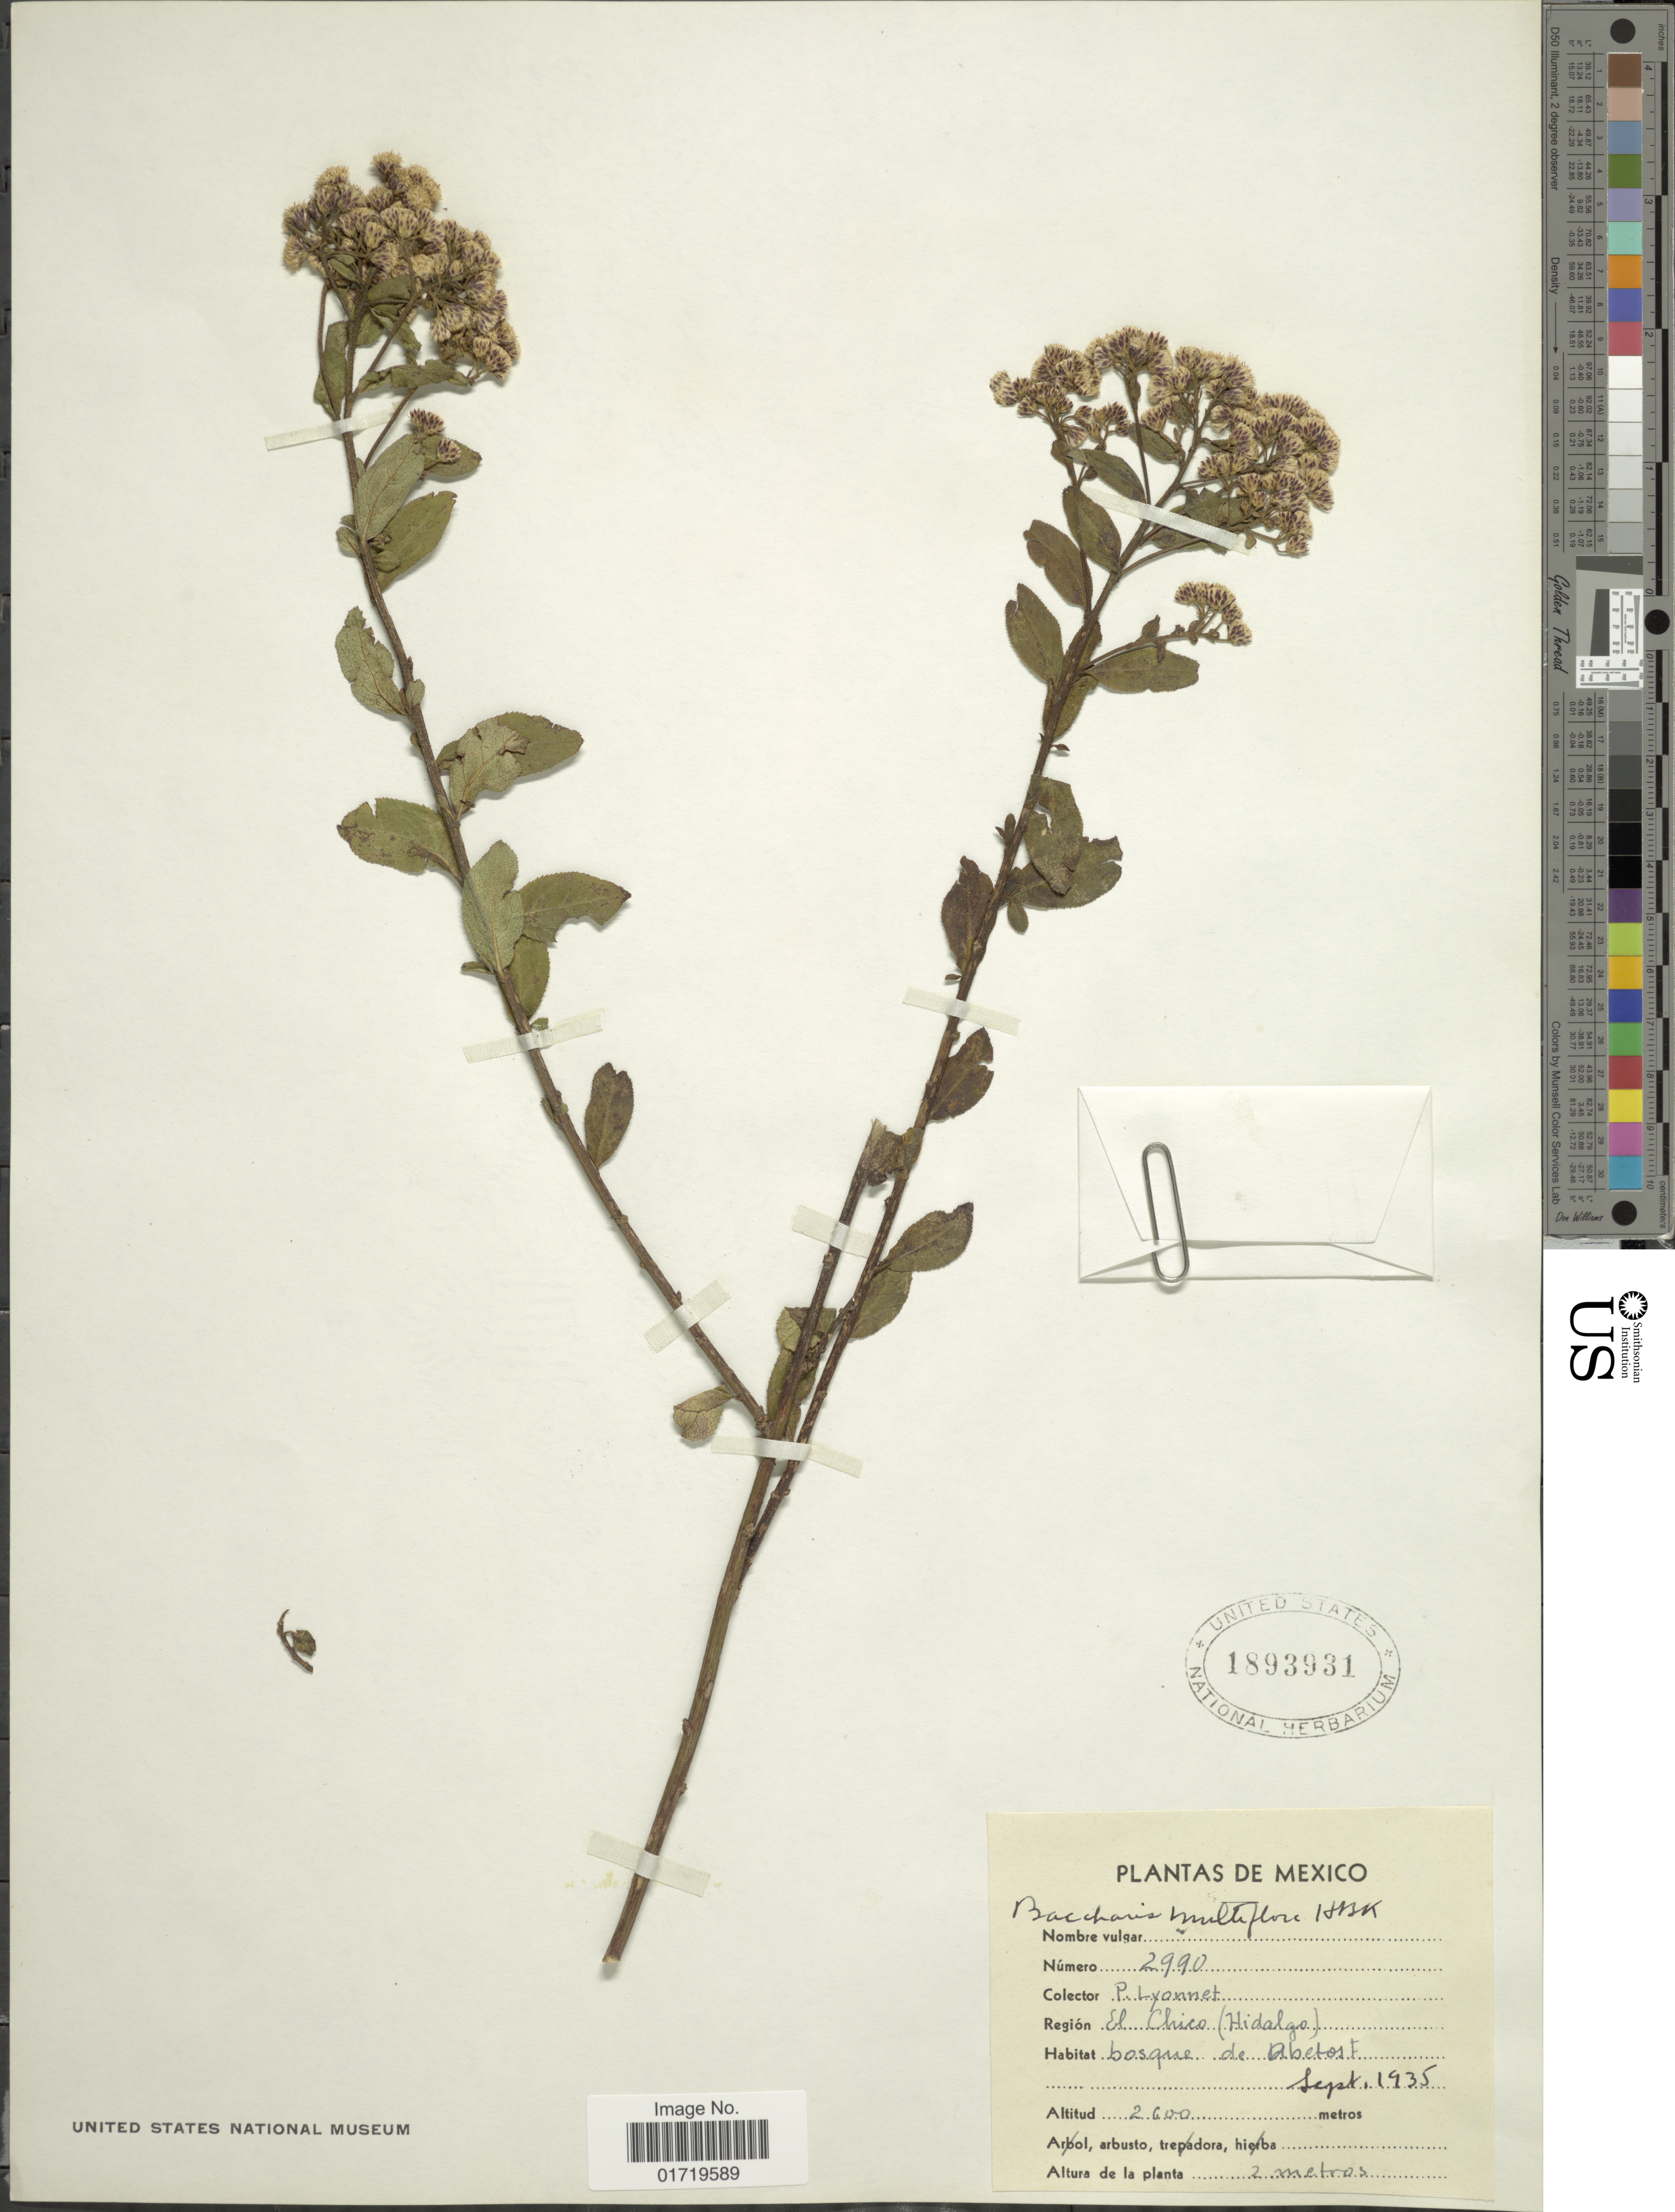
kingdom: Plantae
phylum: Tracheophyta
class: Magnoliopsida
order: Asterales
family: Asteraceae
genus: Baccharis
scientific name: Baccharis multiflora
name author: Kunth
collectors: P. Lyonnet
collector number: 2990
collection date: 1935-09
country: Mexico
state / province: Hidalgo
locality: El Chico (Hidalgo)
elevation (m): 2600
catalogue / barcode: US 1893931